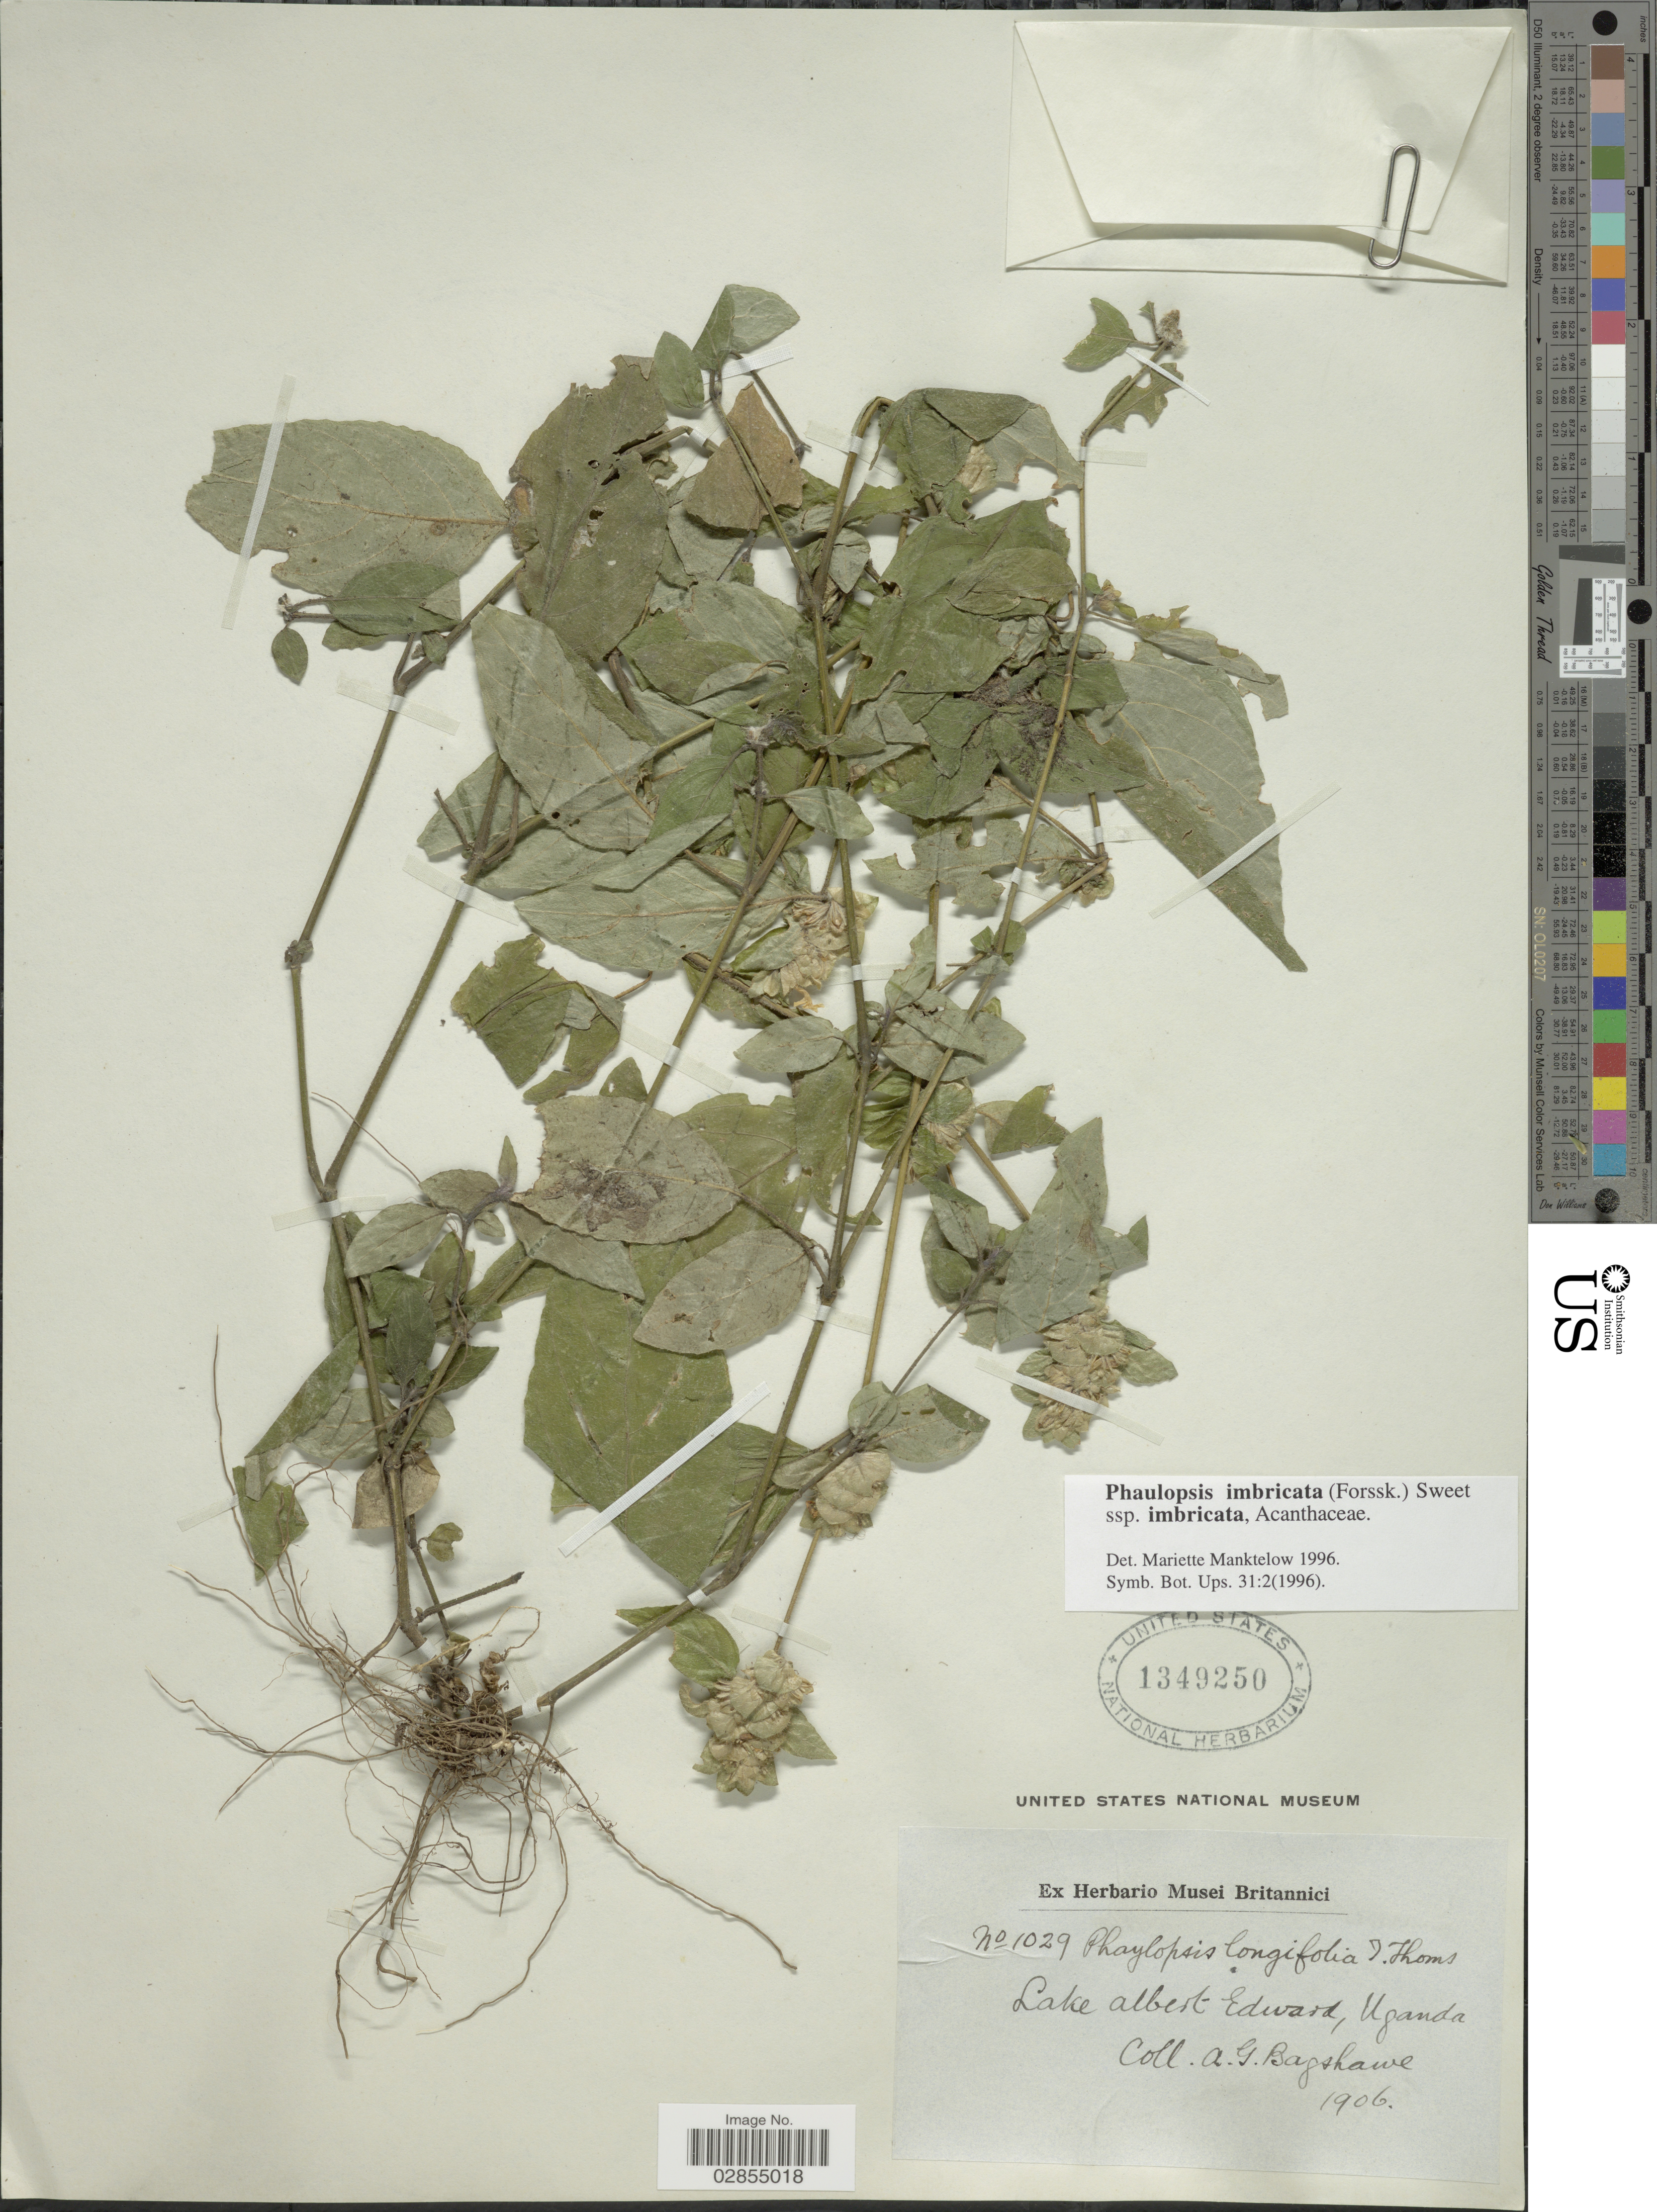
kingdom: Plantae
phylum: Tracheophyta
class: Magnoliopsida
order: Lamiales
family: Acanthaceae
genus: Phaulopsis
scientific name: Phaulopsis imbricata subsp. imbricata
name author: (Forssk.) Sweet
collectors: A. Bagshawe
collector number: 1029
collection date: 1906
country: Uganda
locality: Lake Albert Edward.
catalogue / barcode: US 1349250